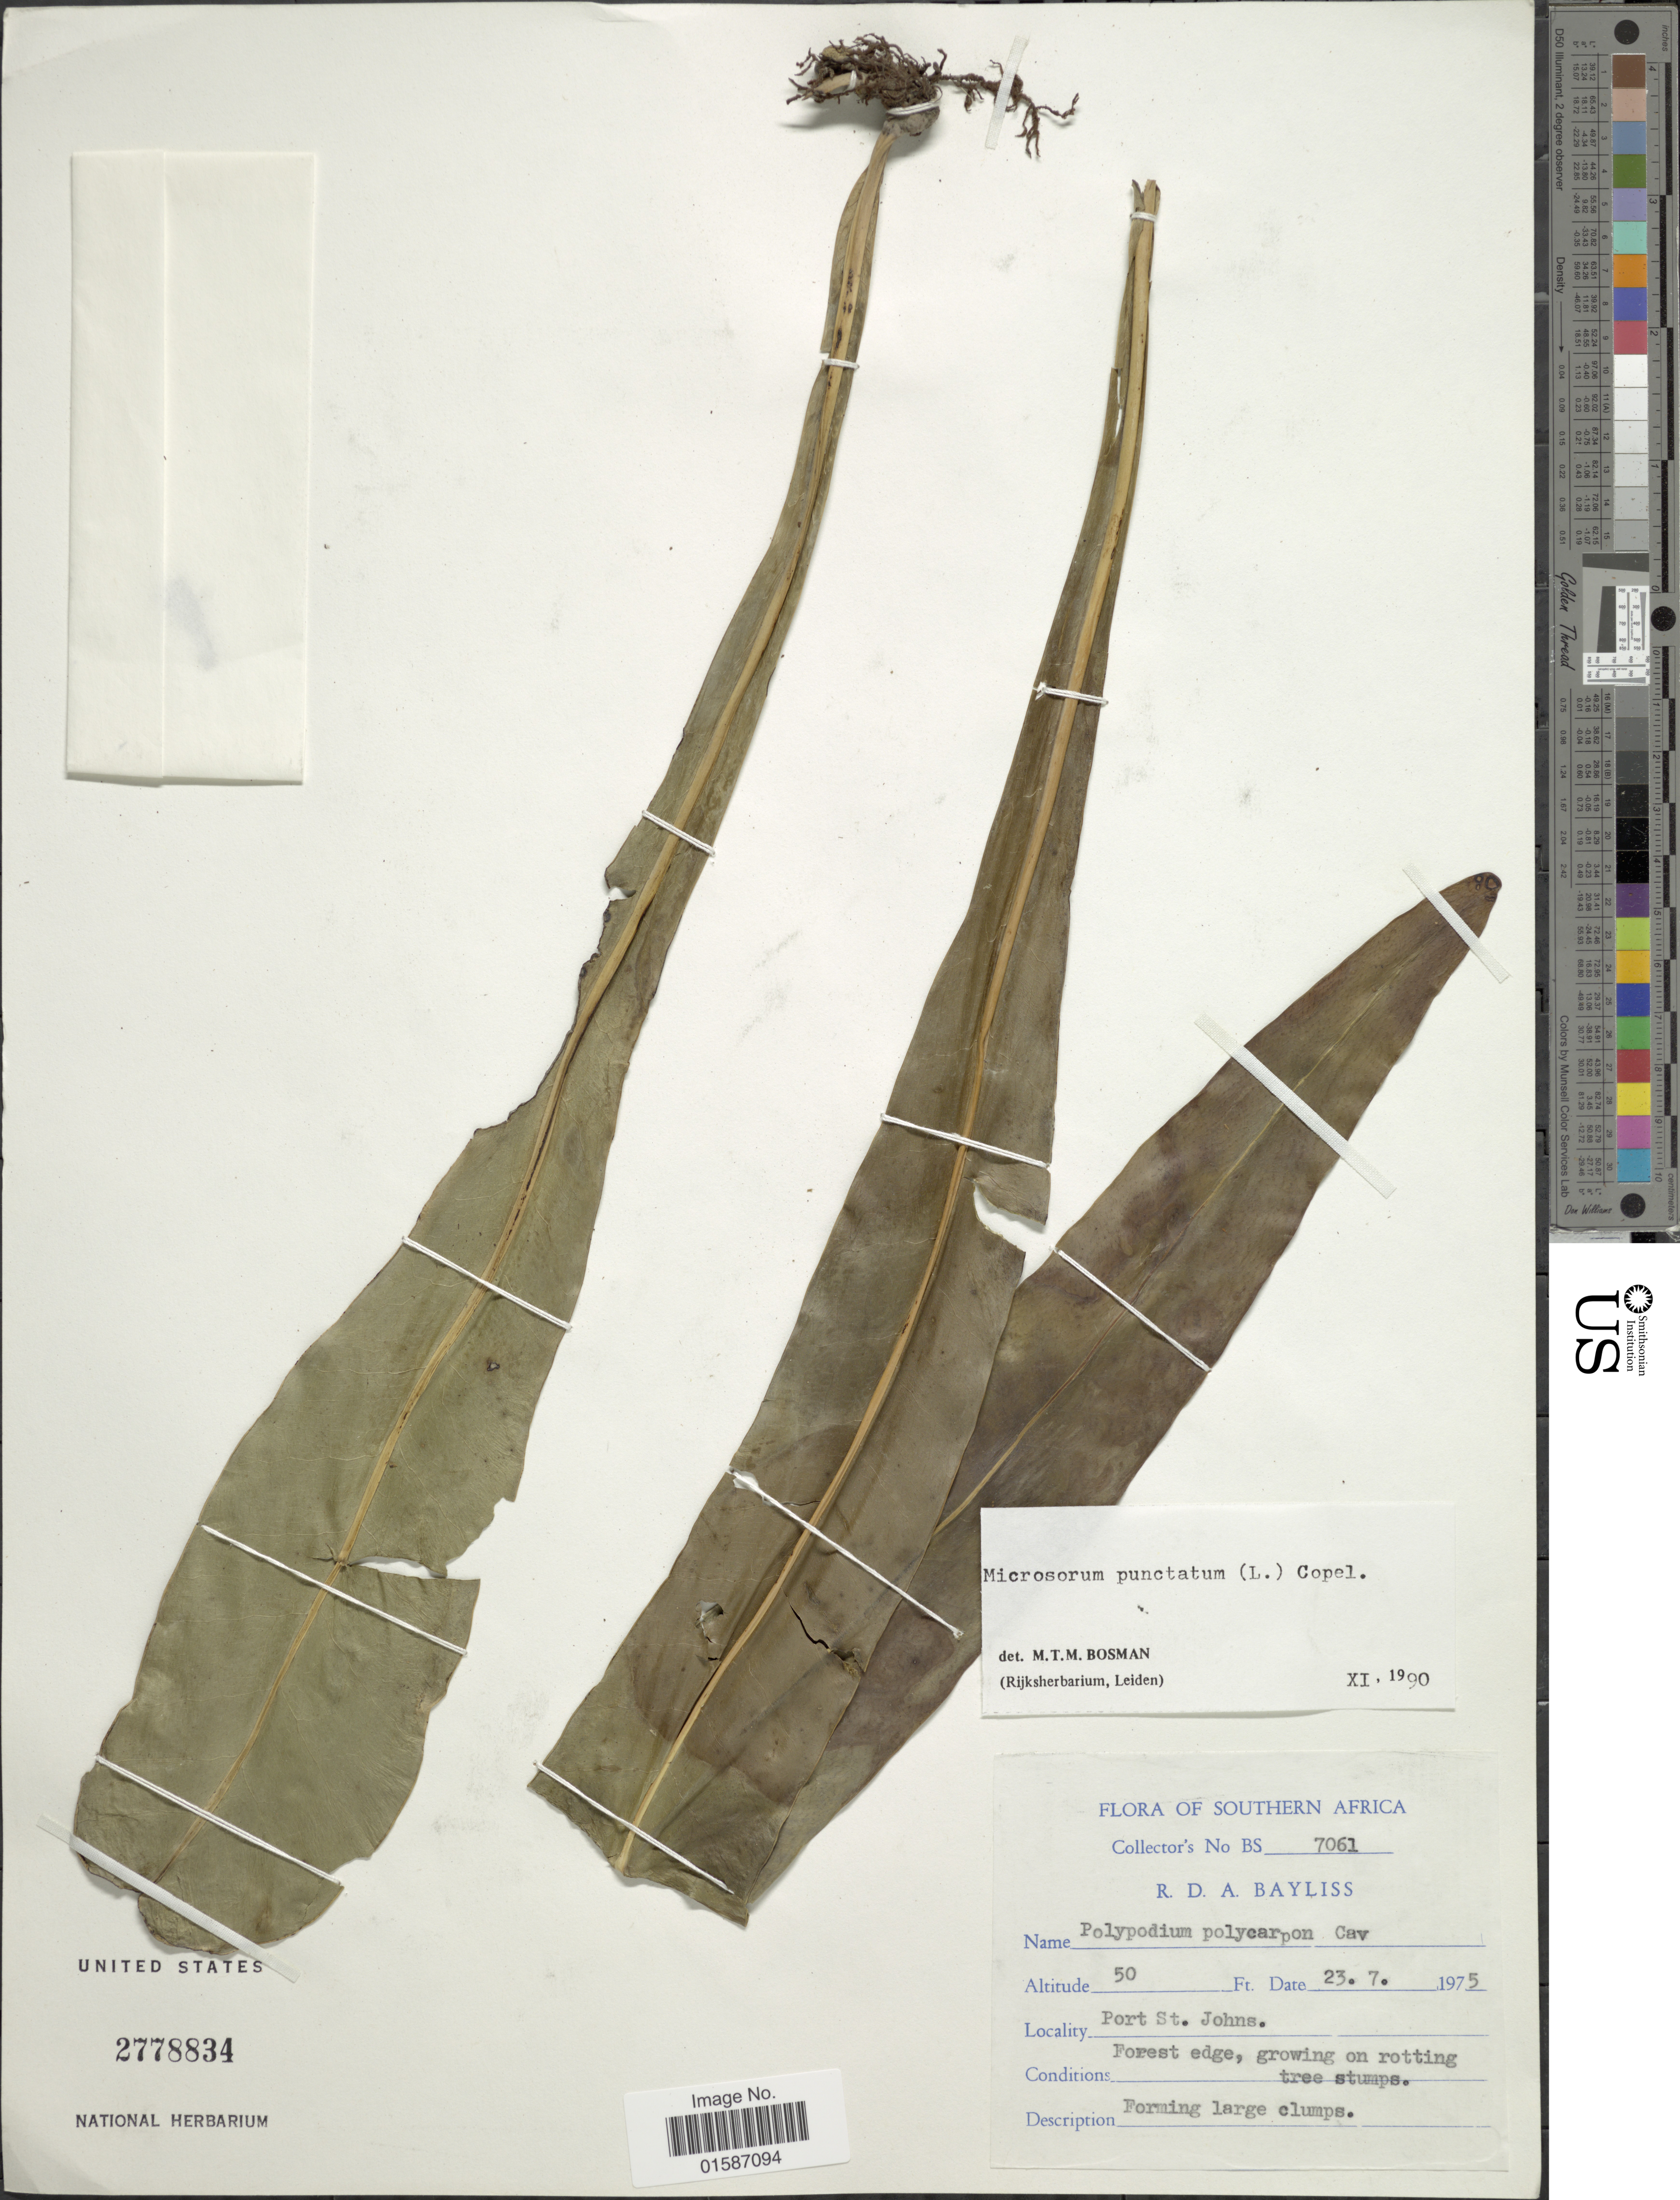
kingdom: Plantae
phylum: Tracheophyta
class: Polypodiopsida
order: Polypodiales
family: Polypodiaceae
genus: Microsorum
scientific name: Microsorum punctatum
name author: (L.) Copel.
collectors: R. Bayliss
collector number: BS 7061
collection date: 1975-07-23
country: South Africa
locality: Port St. Johns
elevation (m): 15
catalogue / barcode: US 2778834